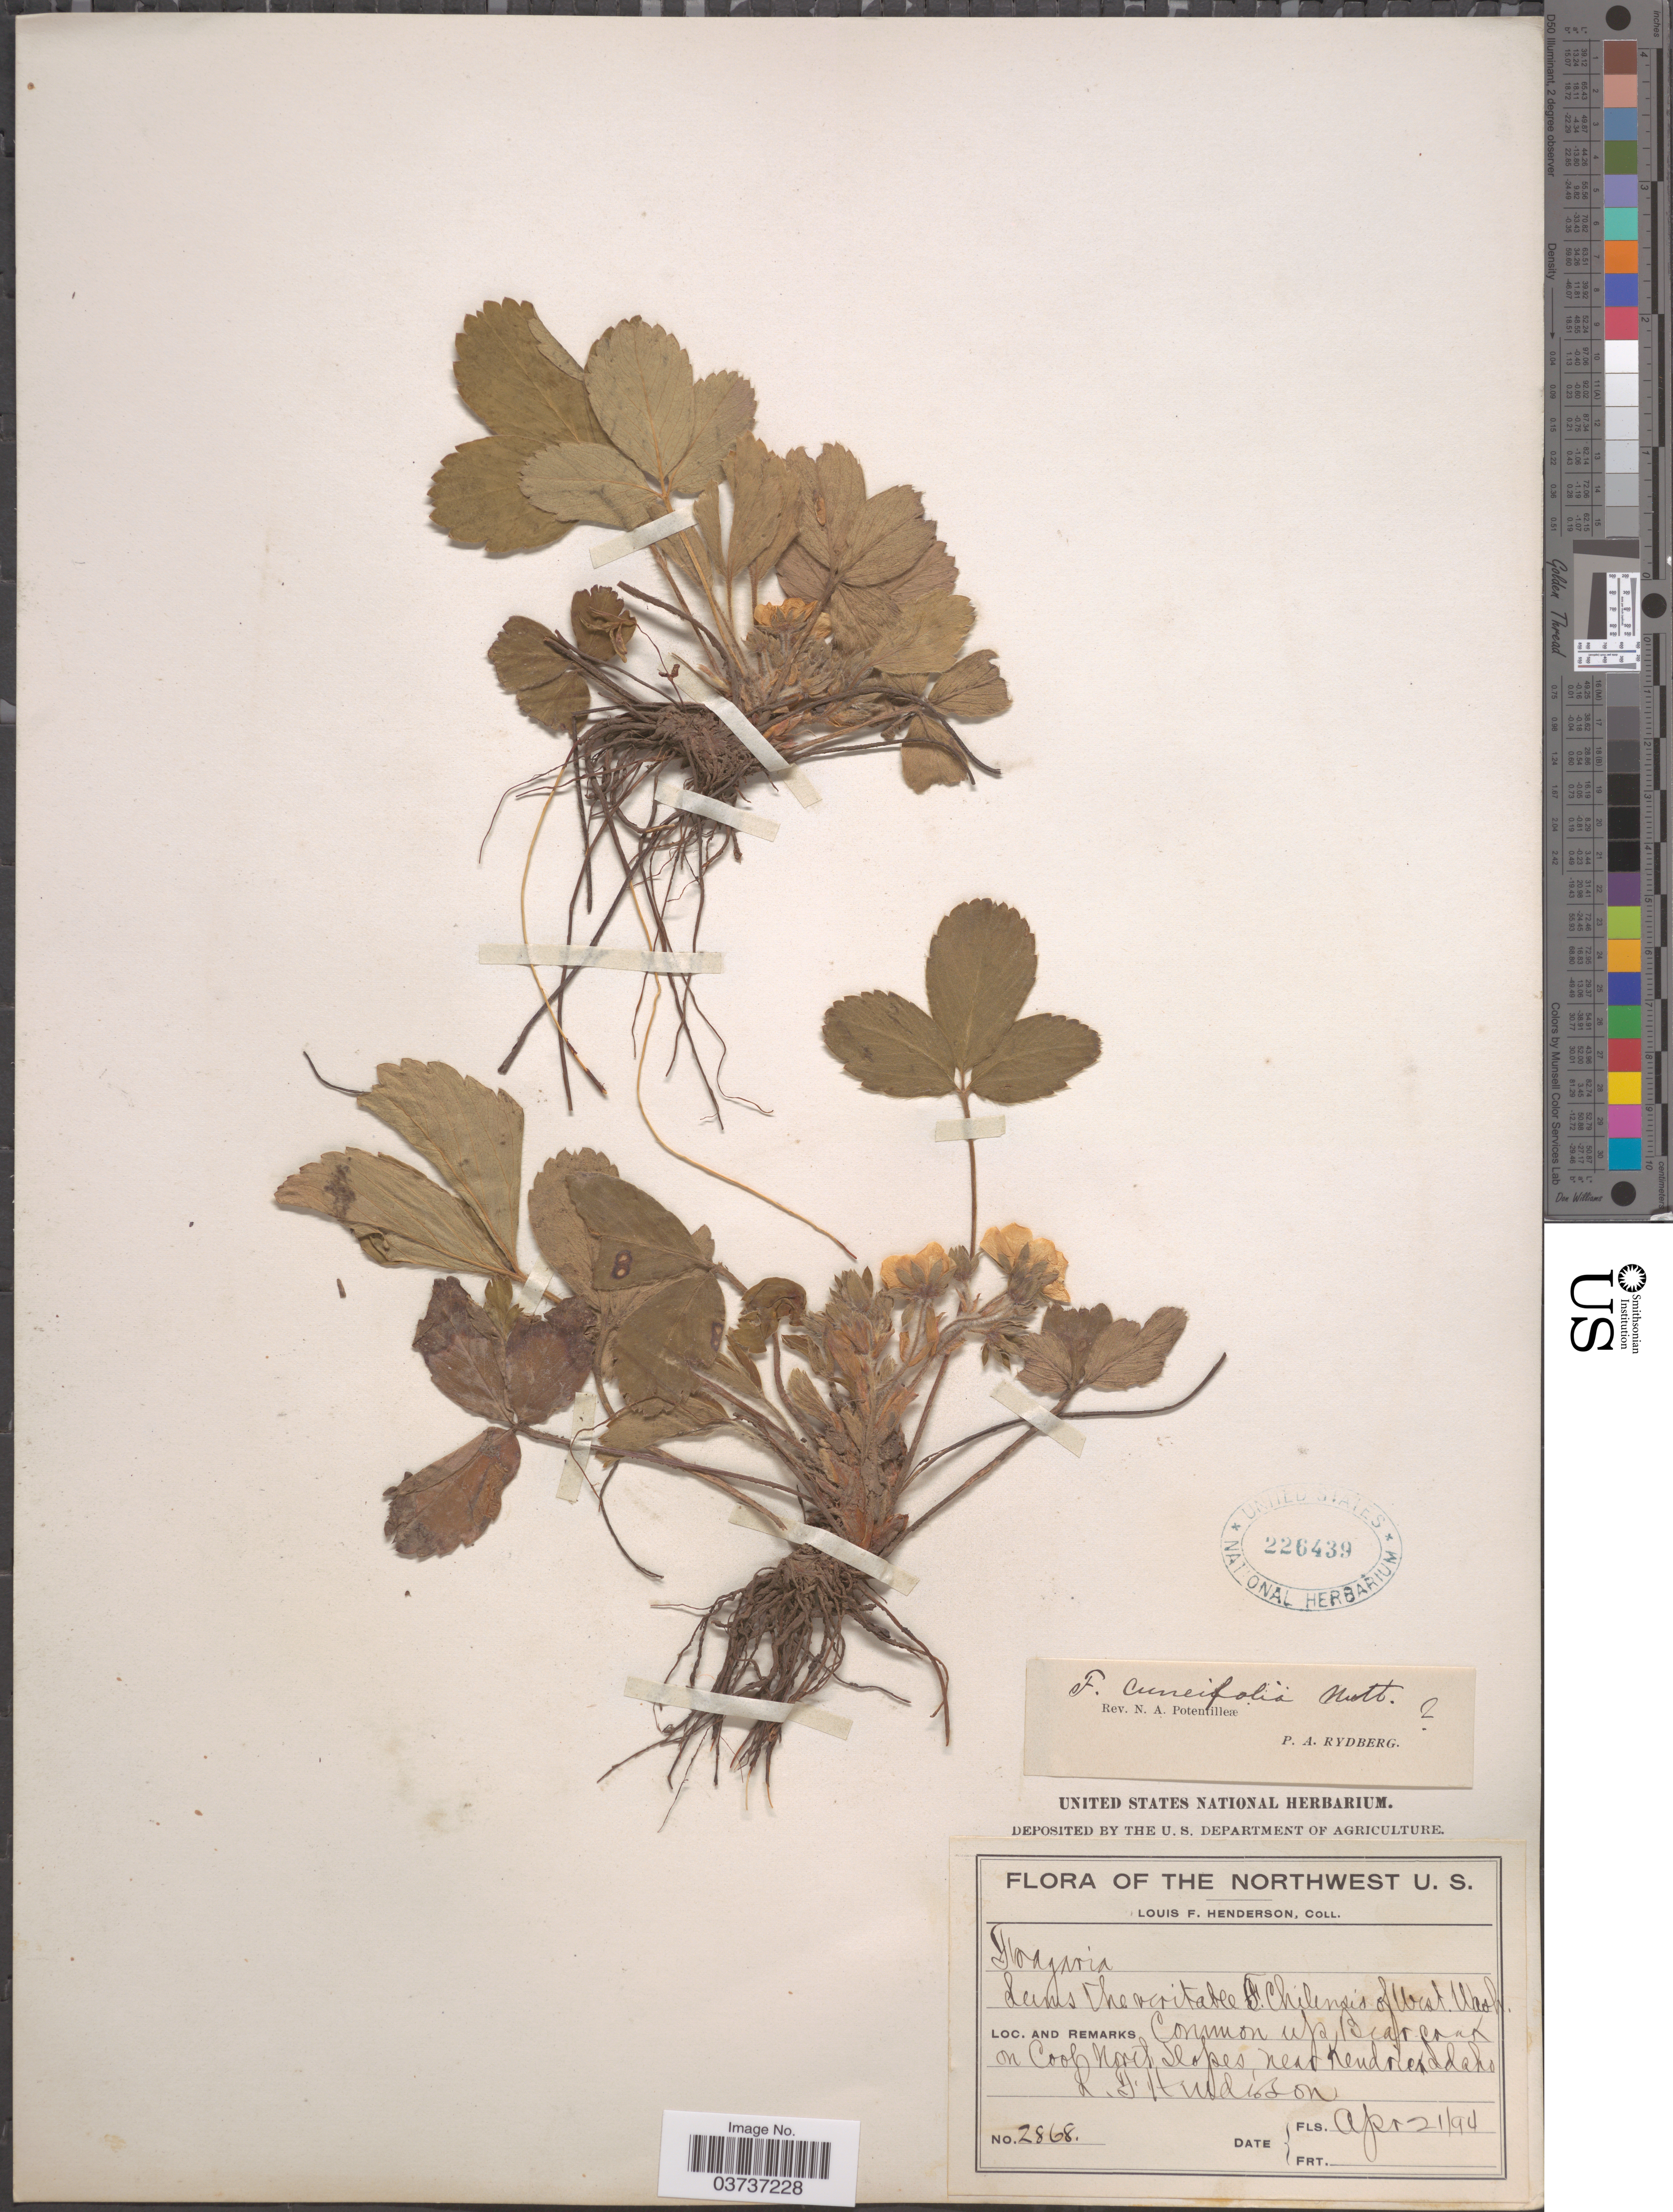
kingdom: Plantae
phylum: Tracheophyta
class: Magnoliopsida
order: Rosales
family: Rosaceae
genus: Fragaria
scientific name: Fragaria cuneifolia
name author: Nutt. ex Howell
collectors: L. Henderson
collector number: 2868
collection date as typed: Transcribed d/m/y: 21/4/94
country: United States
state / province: Idaho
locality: The Northwest U. S. Bear creek on Cool North Slopes, near Kendrick.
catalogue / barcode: US 226439